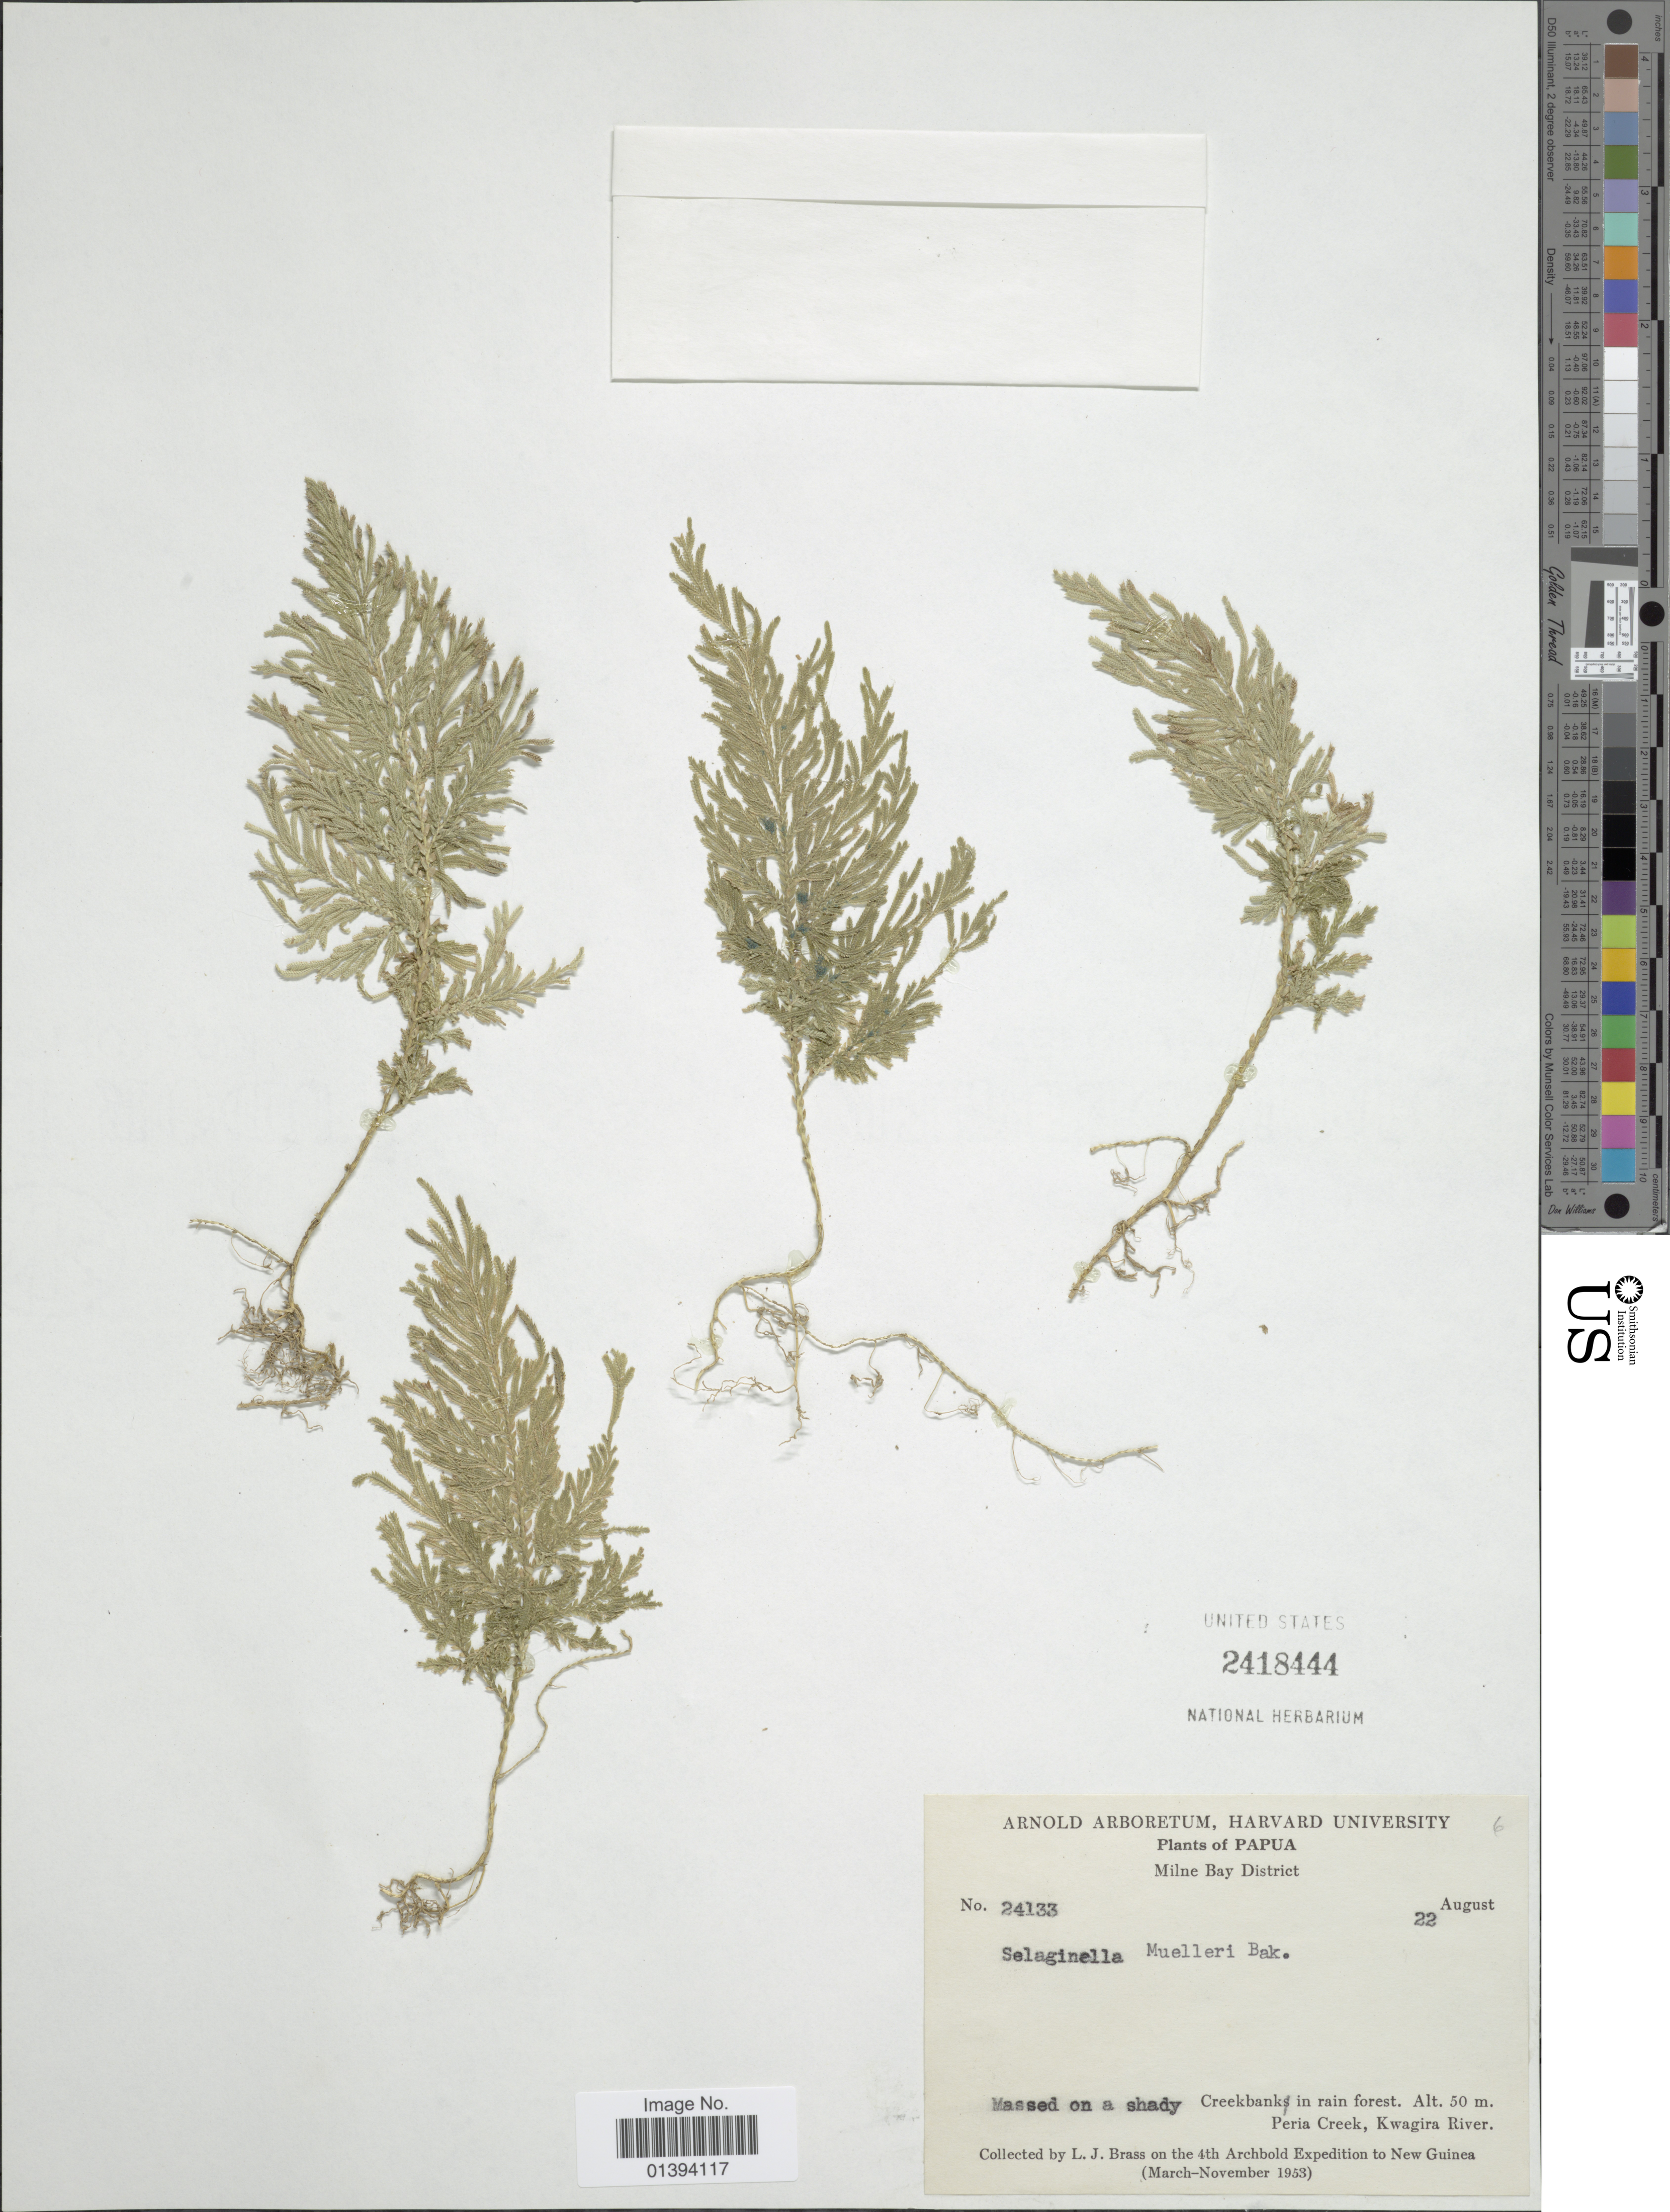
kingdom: Plantae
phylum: Tracheophyta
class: Lycopodiopsida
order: Selaginellales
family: Selaginellaceae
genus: Selaginella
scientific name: Selaginella muelleri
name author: Baker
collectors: L. J. Brass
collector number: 24133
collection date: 1953-08-22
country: Papua New Guinea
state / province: Milne Bay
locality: Massed on a shady Creekbank in rain forest, Peria Creek, Kwagira River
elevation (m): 50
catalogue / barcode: US 2418444